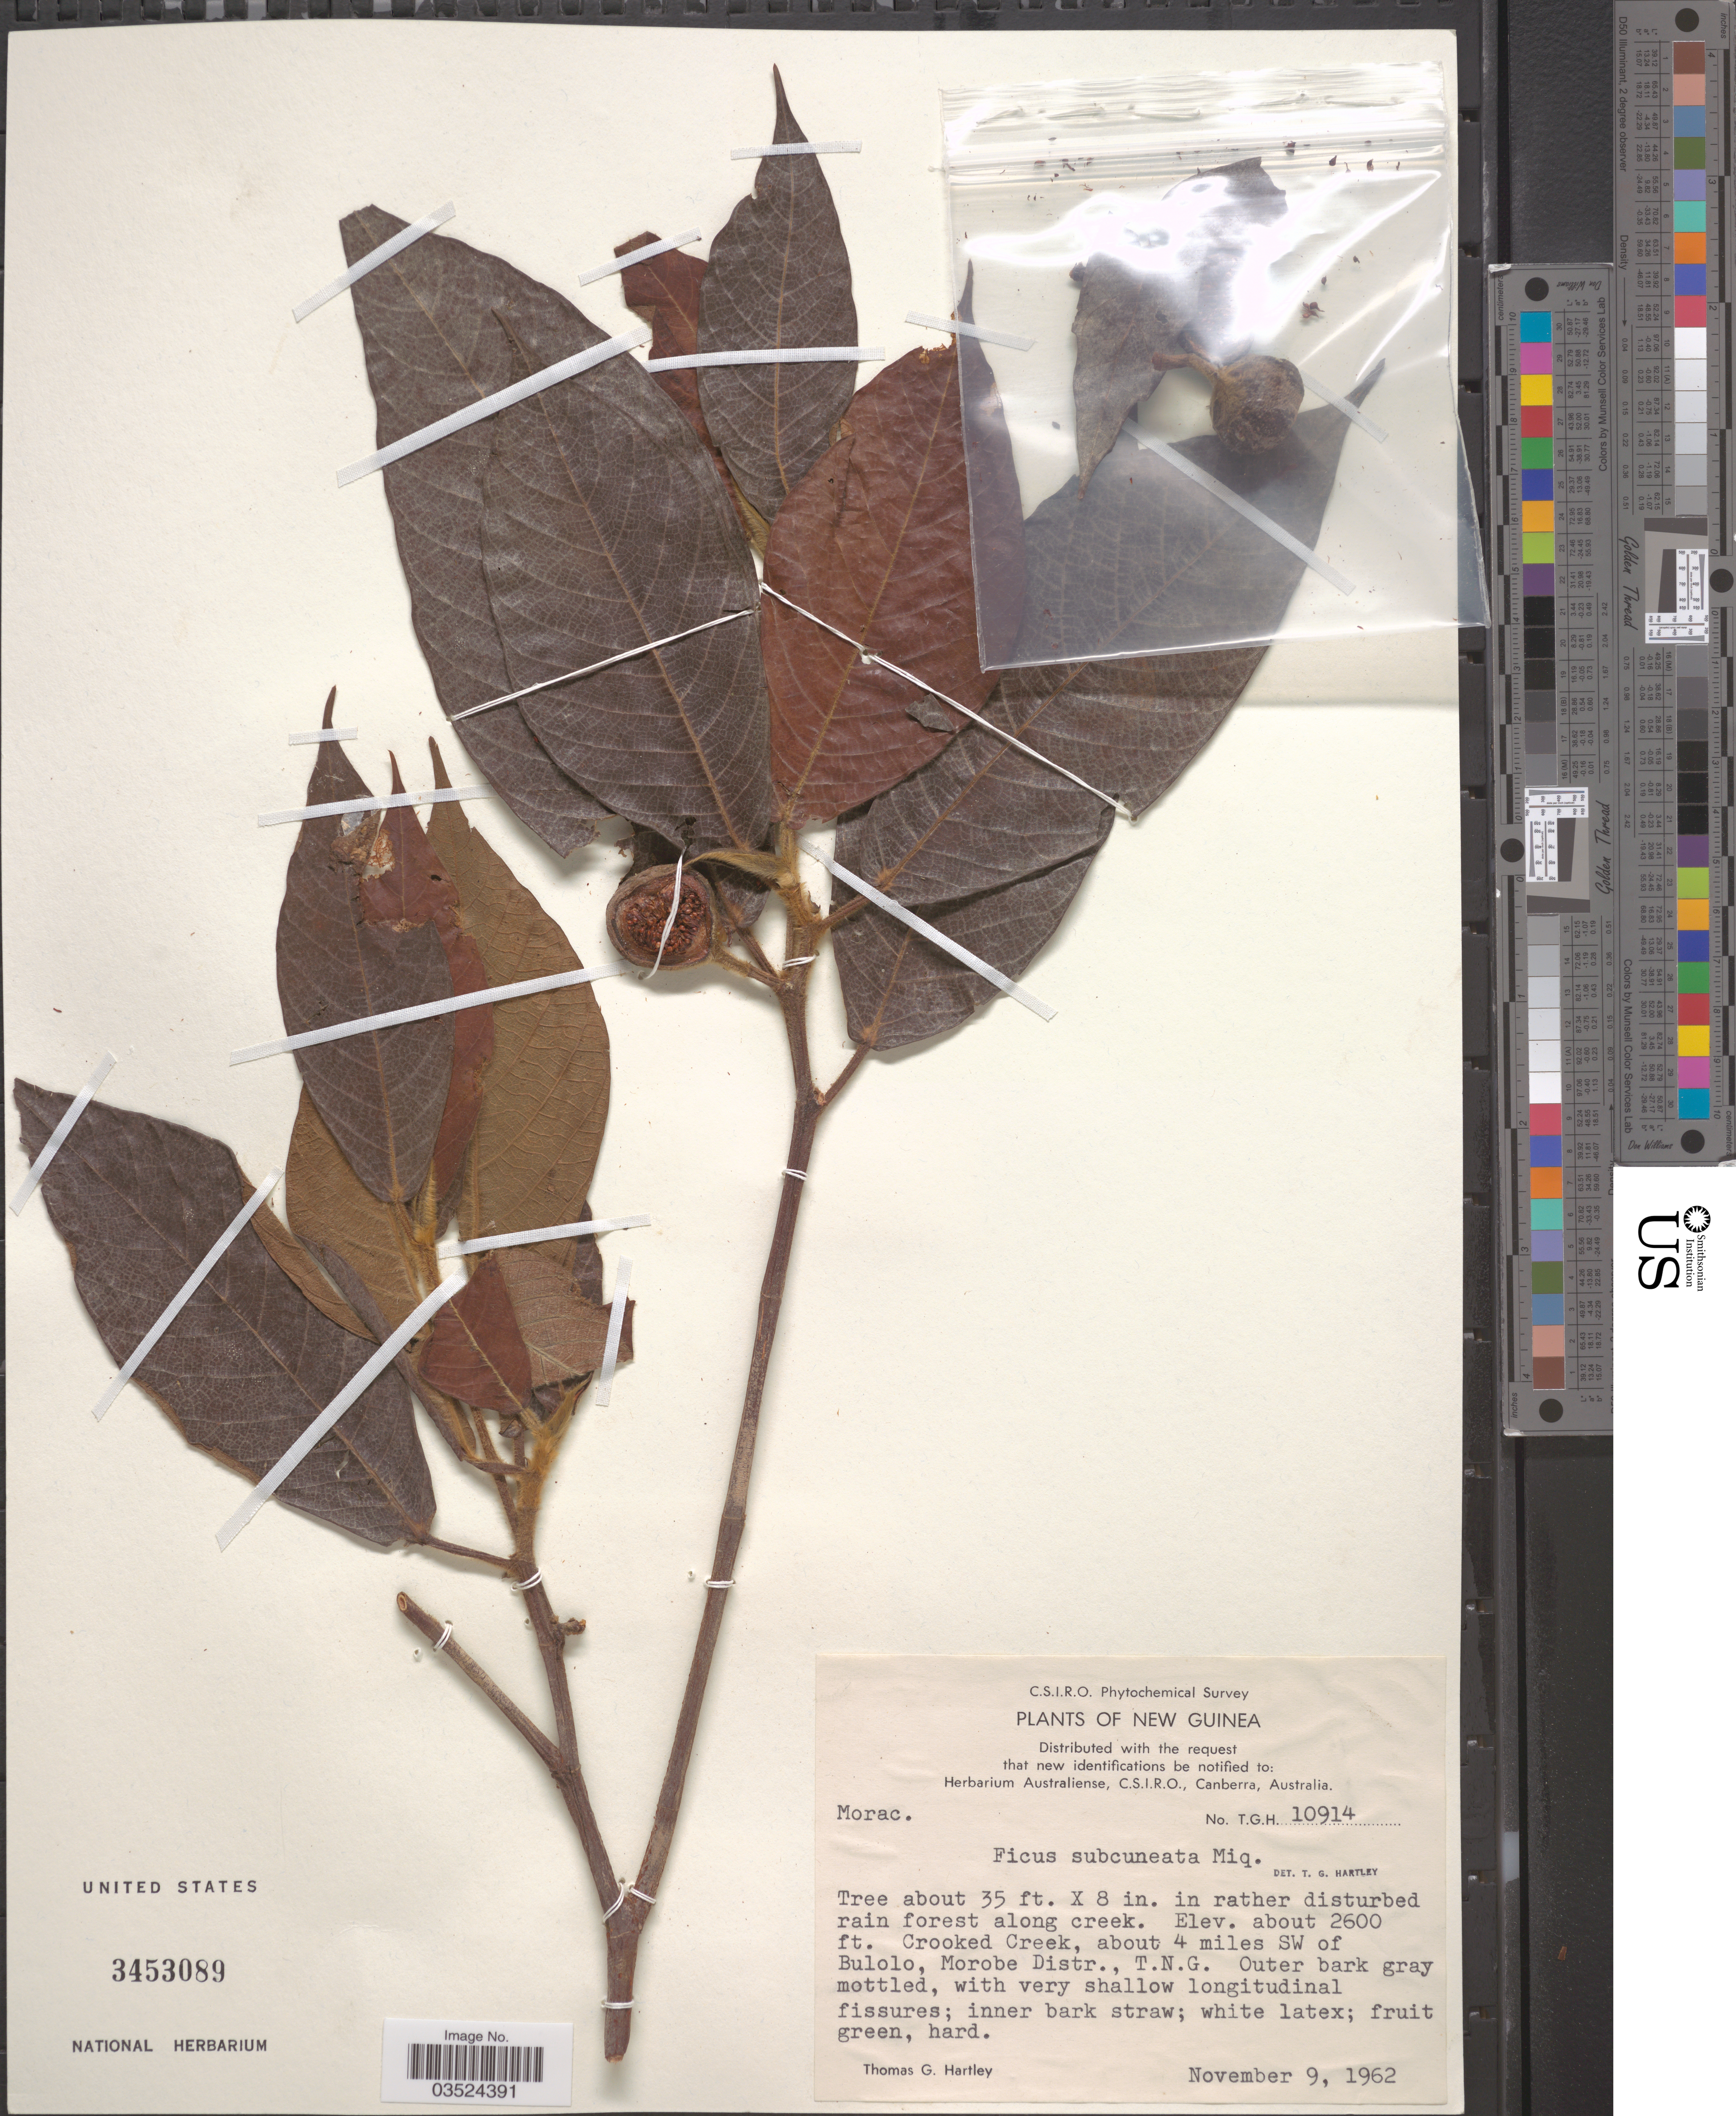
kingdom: Plantae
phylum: Tracheophyta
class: Magnoliopsida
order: Rosales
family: Moraceae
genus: Ficus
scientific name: Ficus subcuneata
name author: Miq.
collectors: T. G. Hartley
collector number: TGH10914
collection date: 1962-11-09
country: Papua New Guinea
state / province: Morobe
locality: New Guinea. Crooked Creek, about 4 miles SW of Bulolo, Morobe Distr., T.N.G.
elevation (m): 792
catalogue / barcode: US 3453089